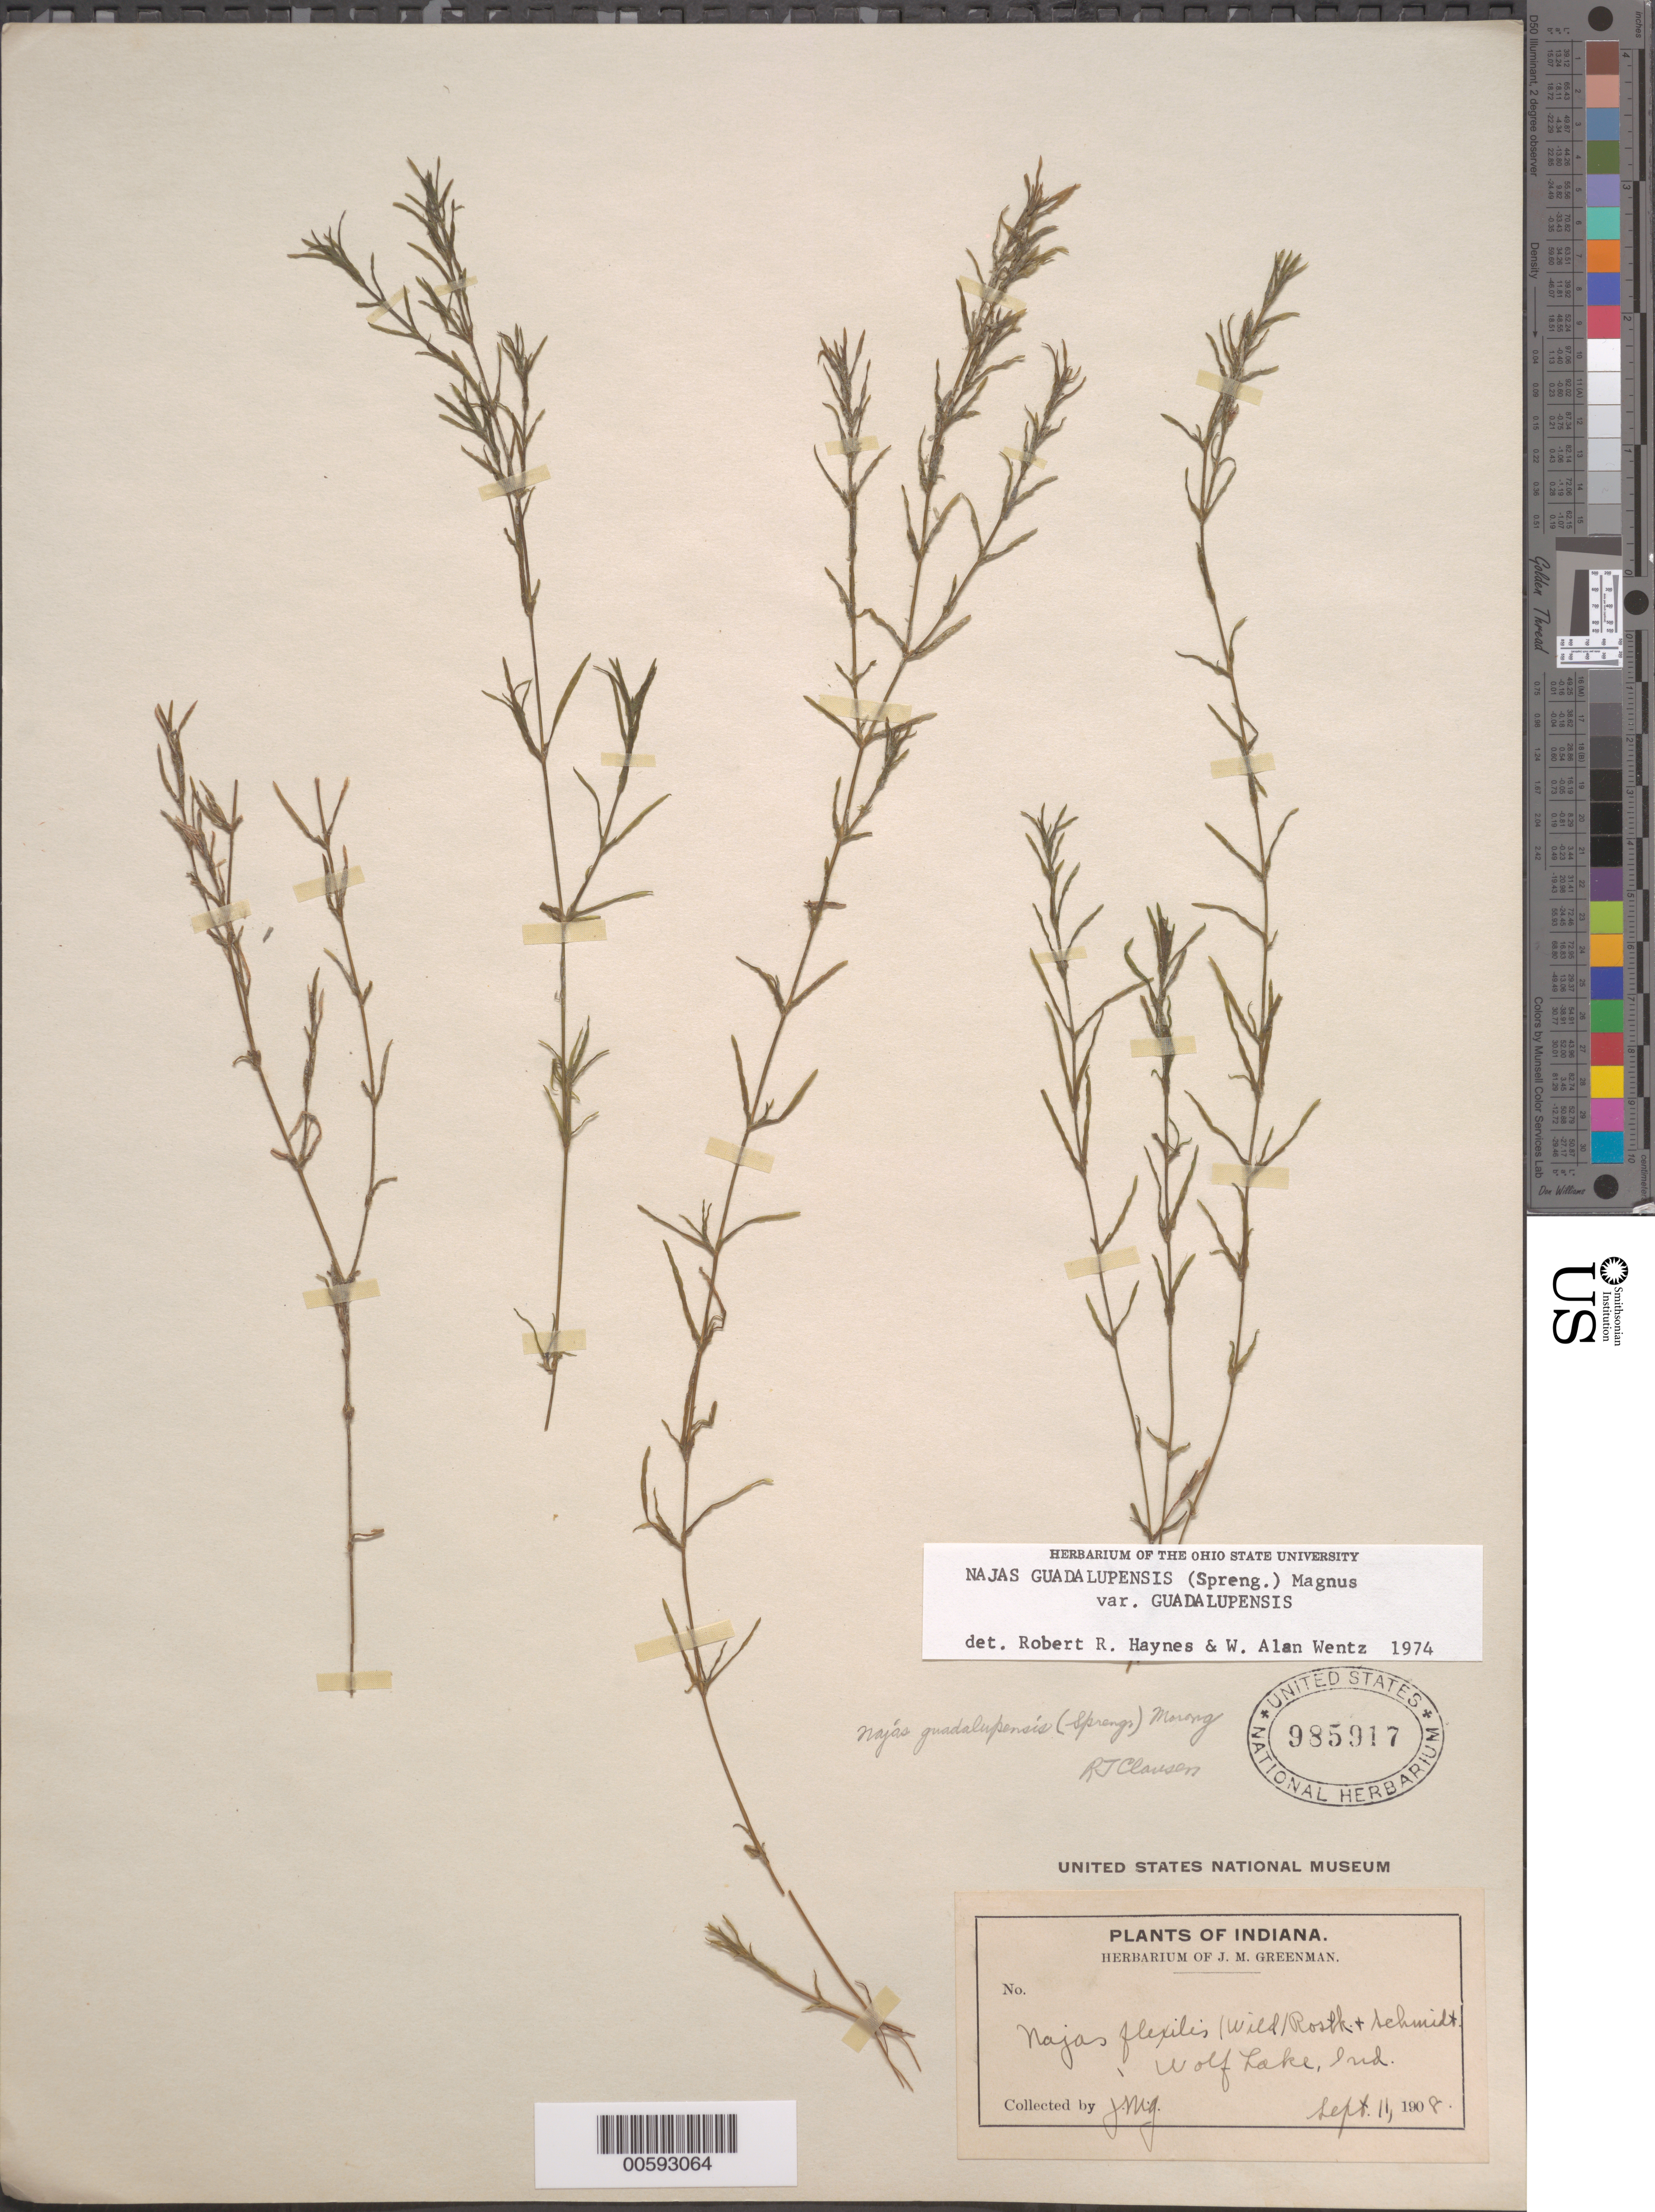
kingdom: Plantae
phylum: Tracheophyta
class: Liliopsida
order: Alismatales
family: Hydrocharitaceae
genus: Najas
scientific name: Najas guadalupensis var. guadalupensis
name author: (Spreng.) Magnus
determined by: Haynes, R. R.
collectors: J. M. Greenman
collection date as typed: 11 Sep 1908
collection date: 1908-09-11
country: United States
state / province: Indiana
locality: Wolf Lake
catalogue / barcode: US 985917